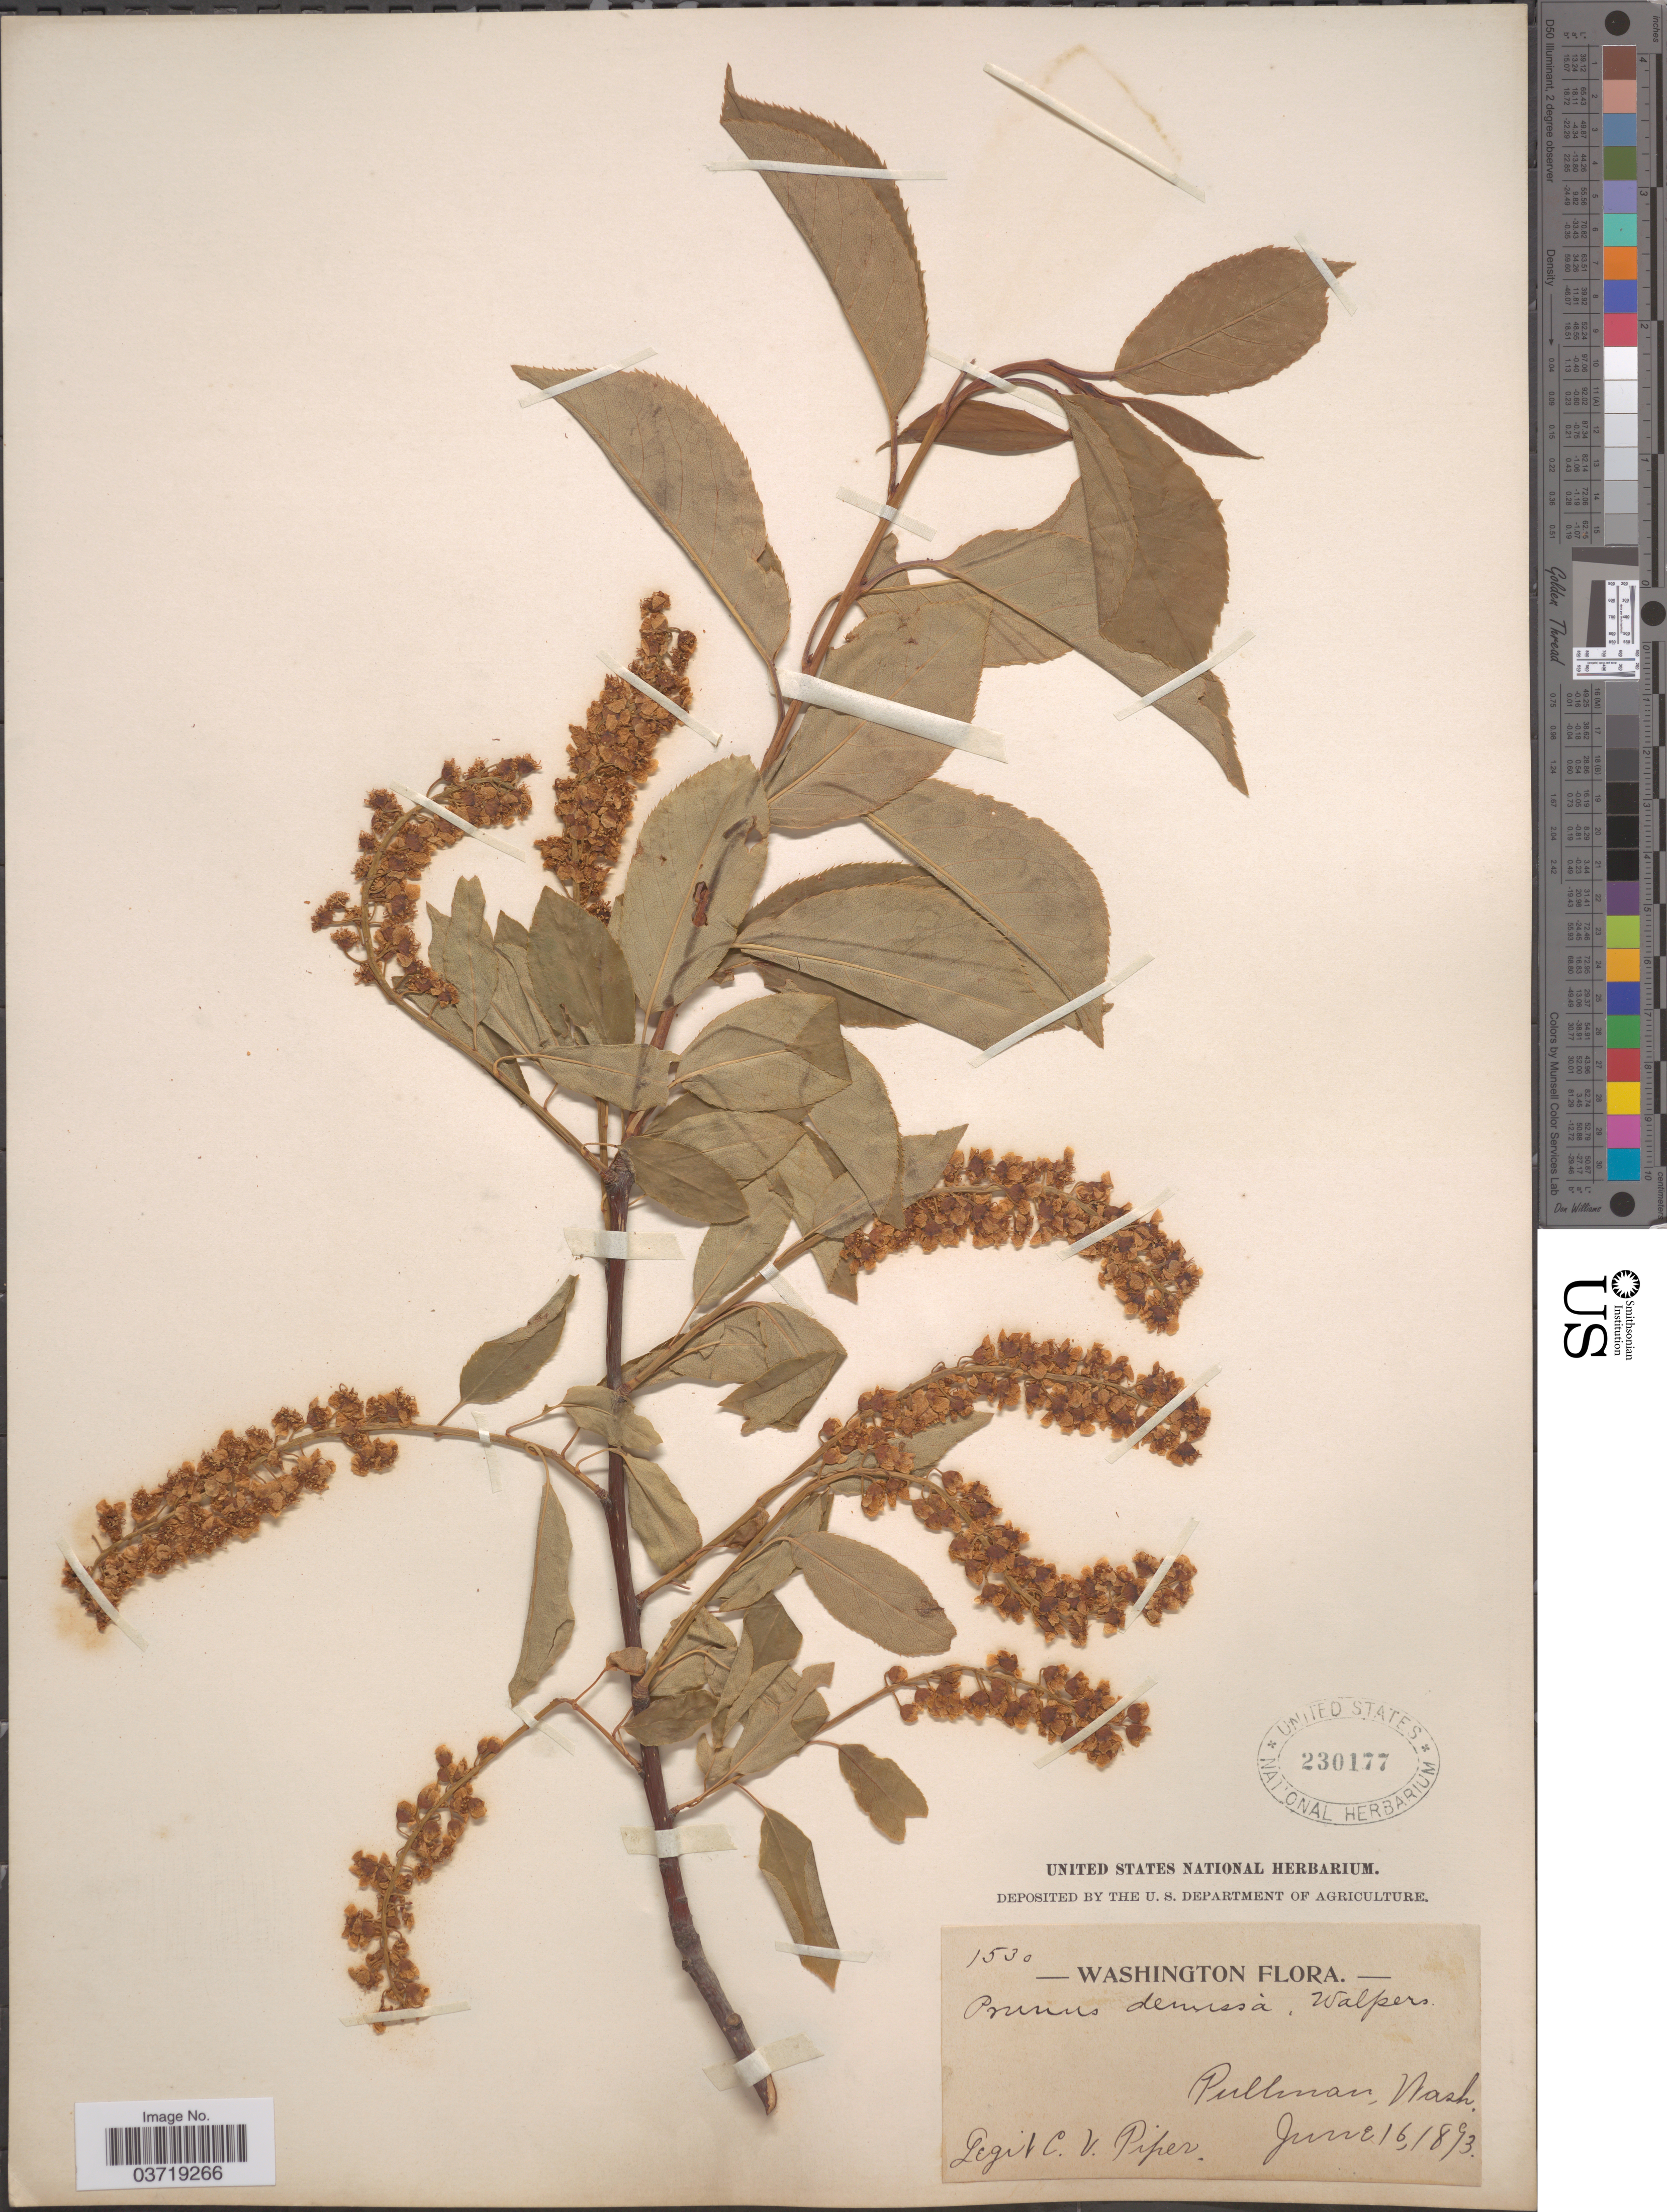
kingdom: Plantae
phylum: Tracheophyta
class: Magnoliopsida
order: Rosales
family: Rosaceae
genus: Prunus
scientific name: Prunus virginiana var. demissa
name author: (Nutt.) Torr.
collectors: C. V. Piper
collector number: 1530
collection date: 1893-06-16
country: United States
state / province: Washington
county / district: Whitman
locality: Pullman.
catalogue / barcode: US 230177